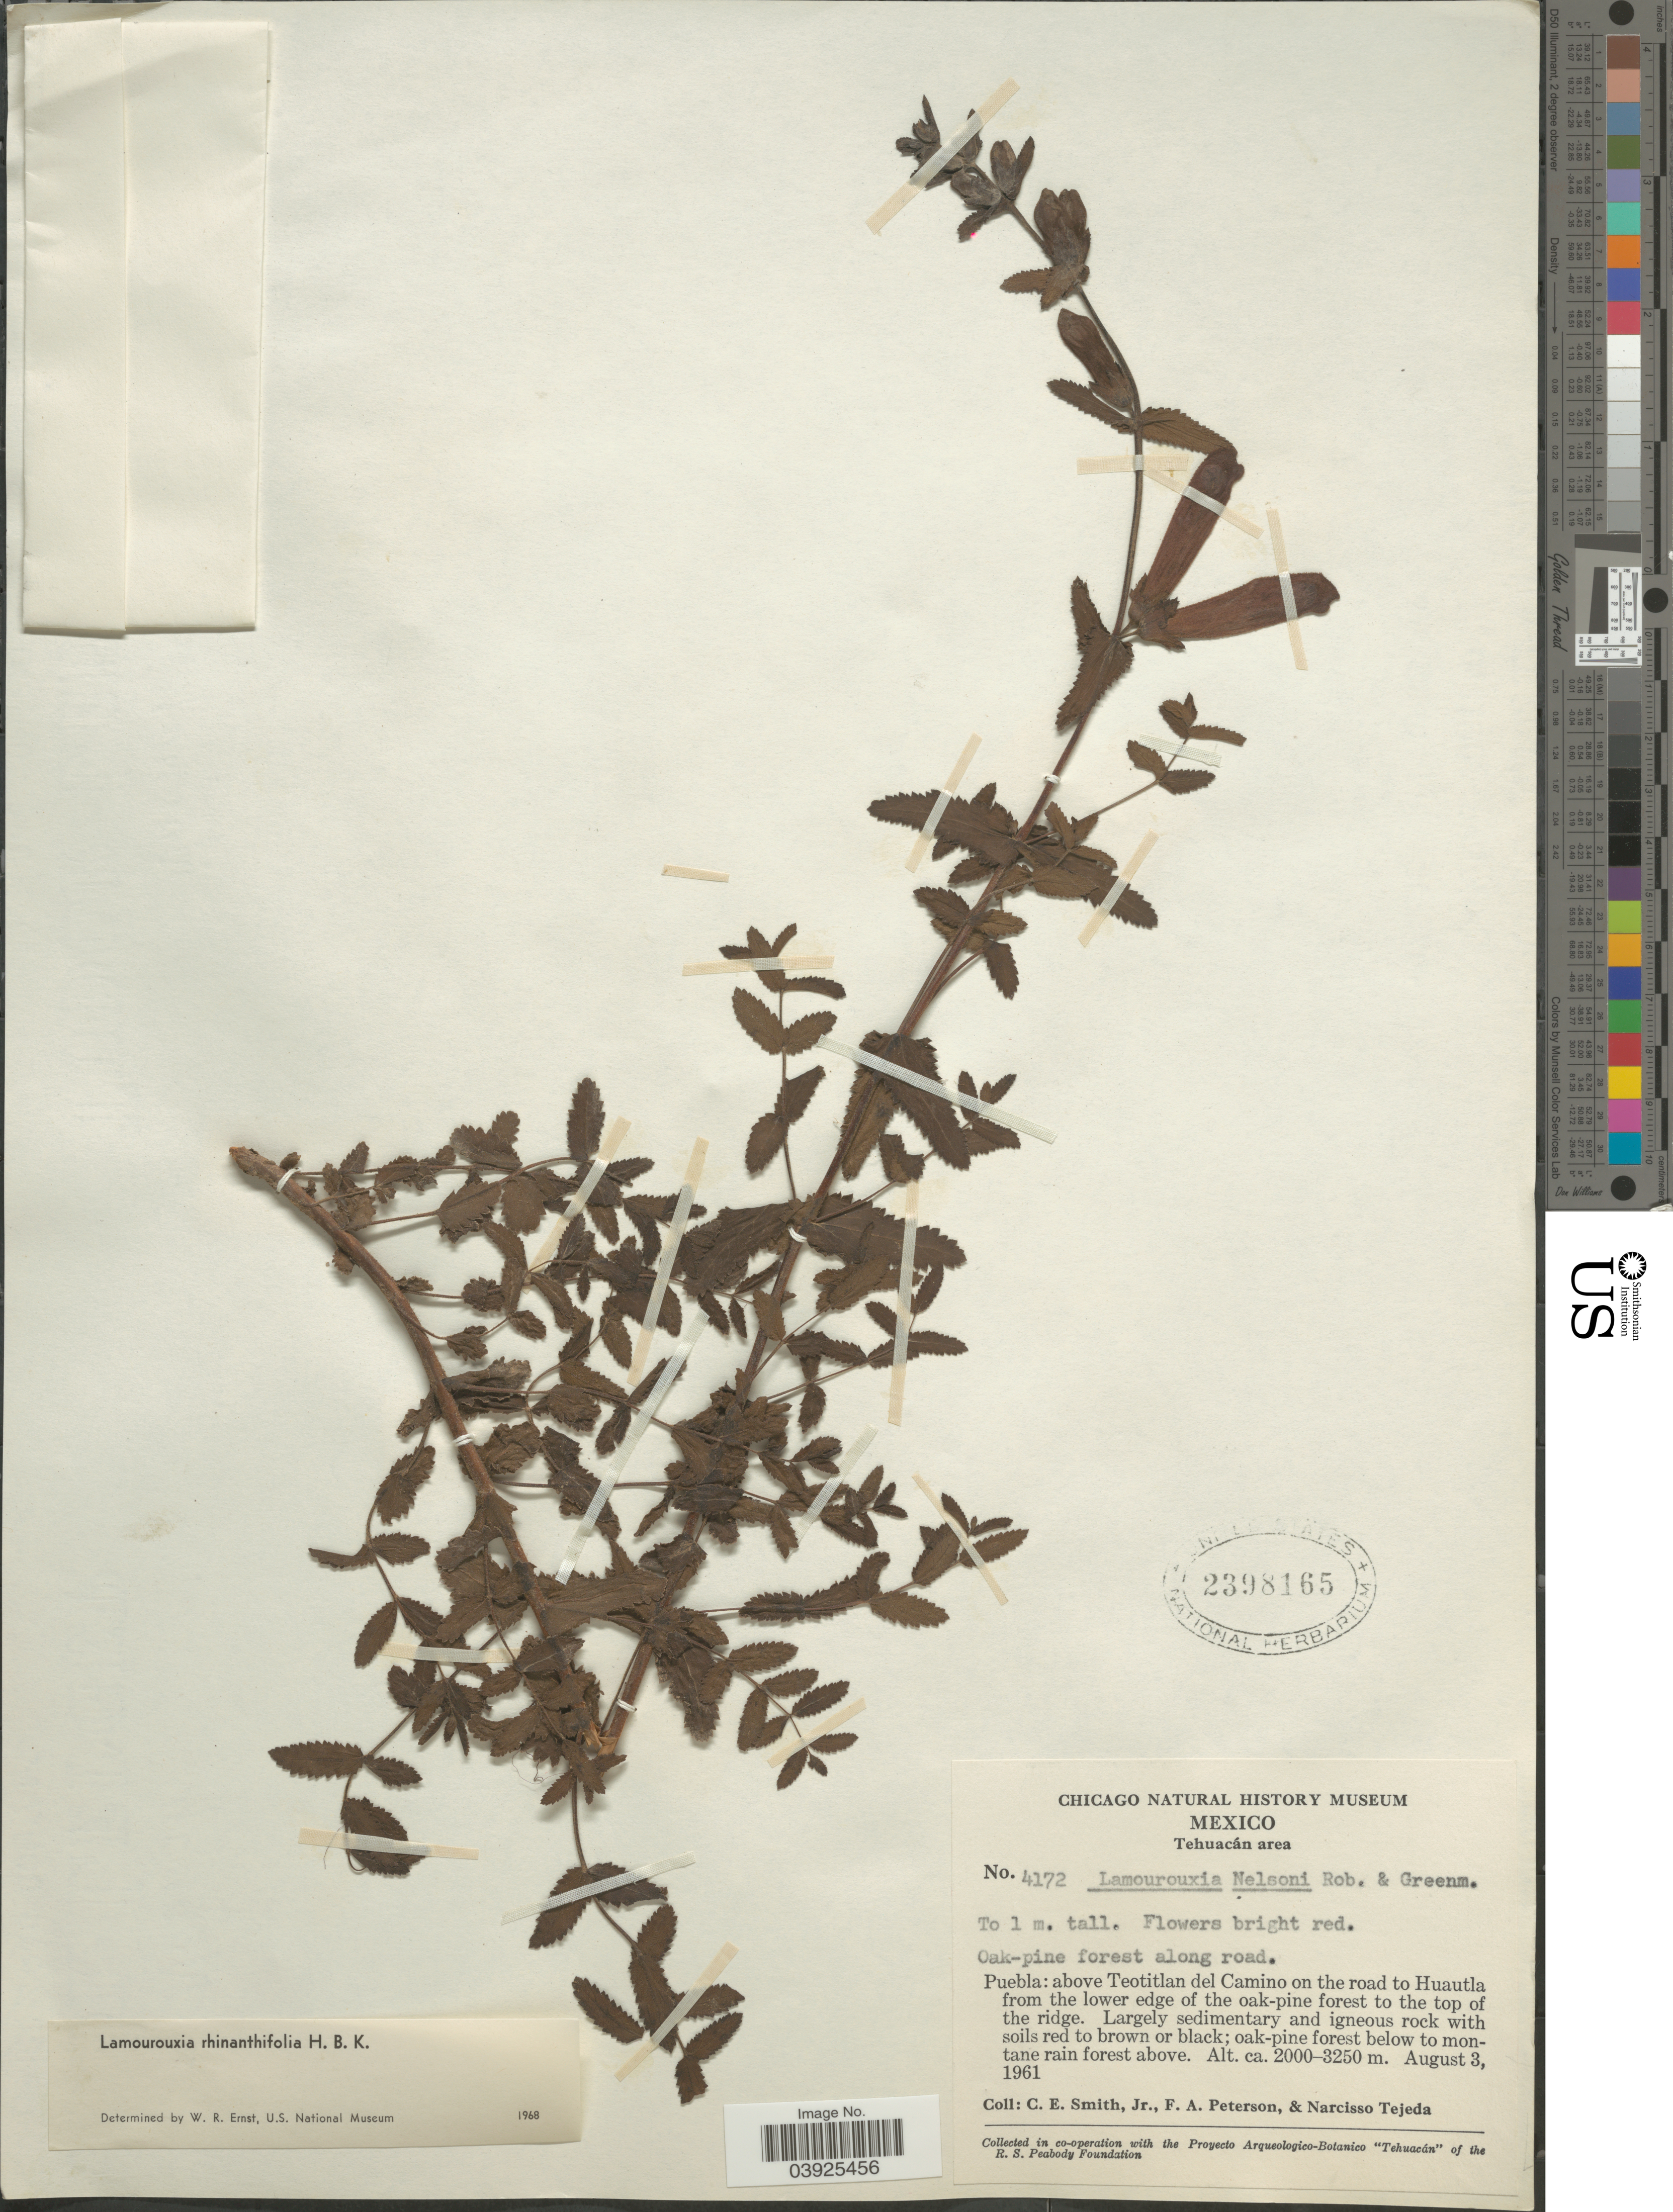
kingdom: Plantae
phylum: Tracheophyta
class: Magnoliopsida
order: Lamiales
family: Orobanchaceae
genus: Lamourouxia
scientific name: Lamourouxia rhinanthifolia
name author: Kunth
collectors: C. E. Smith Jr., F. A. Peterson & N. Tejeda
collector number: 4172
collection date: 1961-08-03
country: Mexico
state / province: Puebla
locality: Tehuacán area. Above Teotitlan del Camino on the road to Huautla from the lower edge of the oak-pine forest to the top of the ridge.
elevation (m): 2000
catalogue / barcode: US 2398165